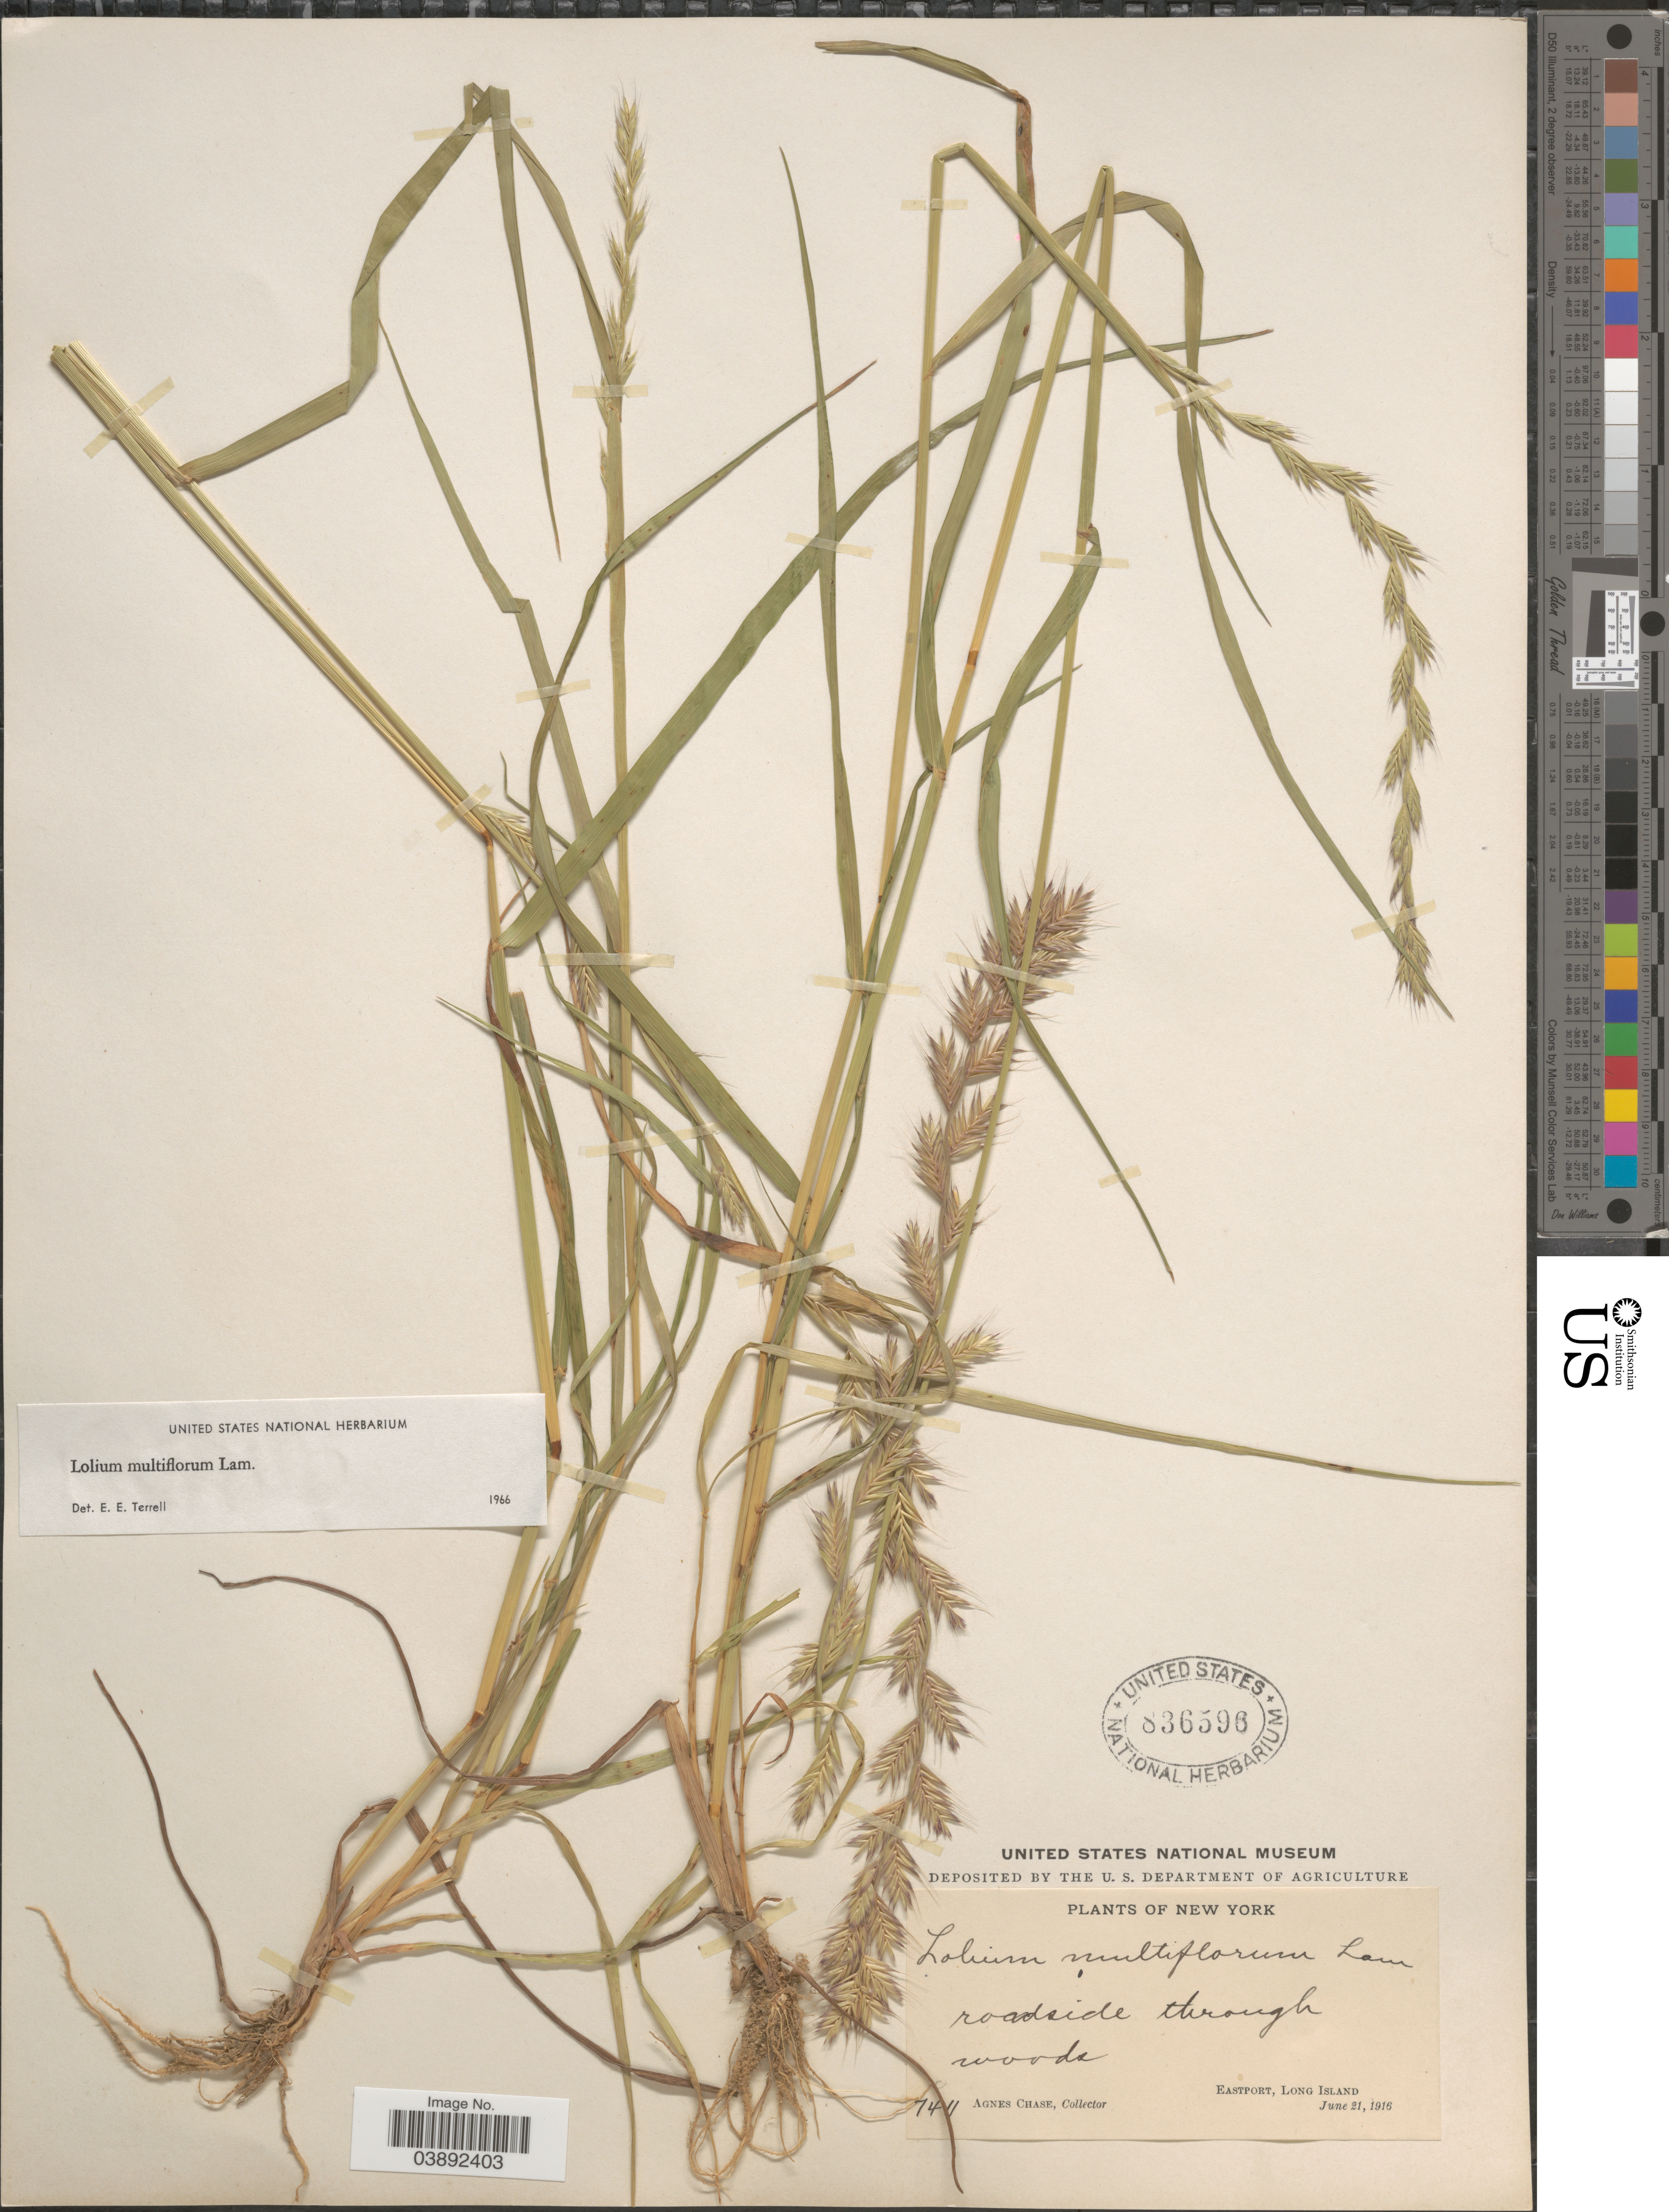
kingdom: Plantae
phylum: Tracheophyta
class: Liliopsida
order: Poales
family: Poaceae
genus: Lolium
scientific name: Lolium multiflorum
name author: Lam.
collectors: A. Chase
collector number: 7411*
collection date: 1916-06-21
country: United States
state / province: New York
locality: Roadside through woods. Eastport, Long Island.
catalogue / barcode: US 836596